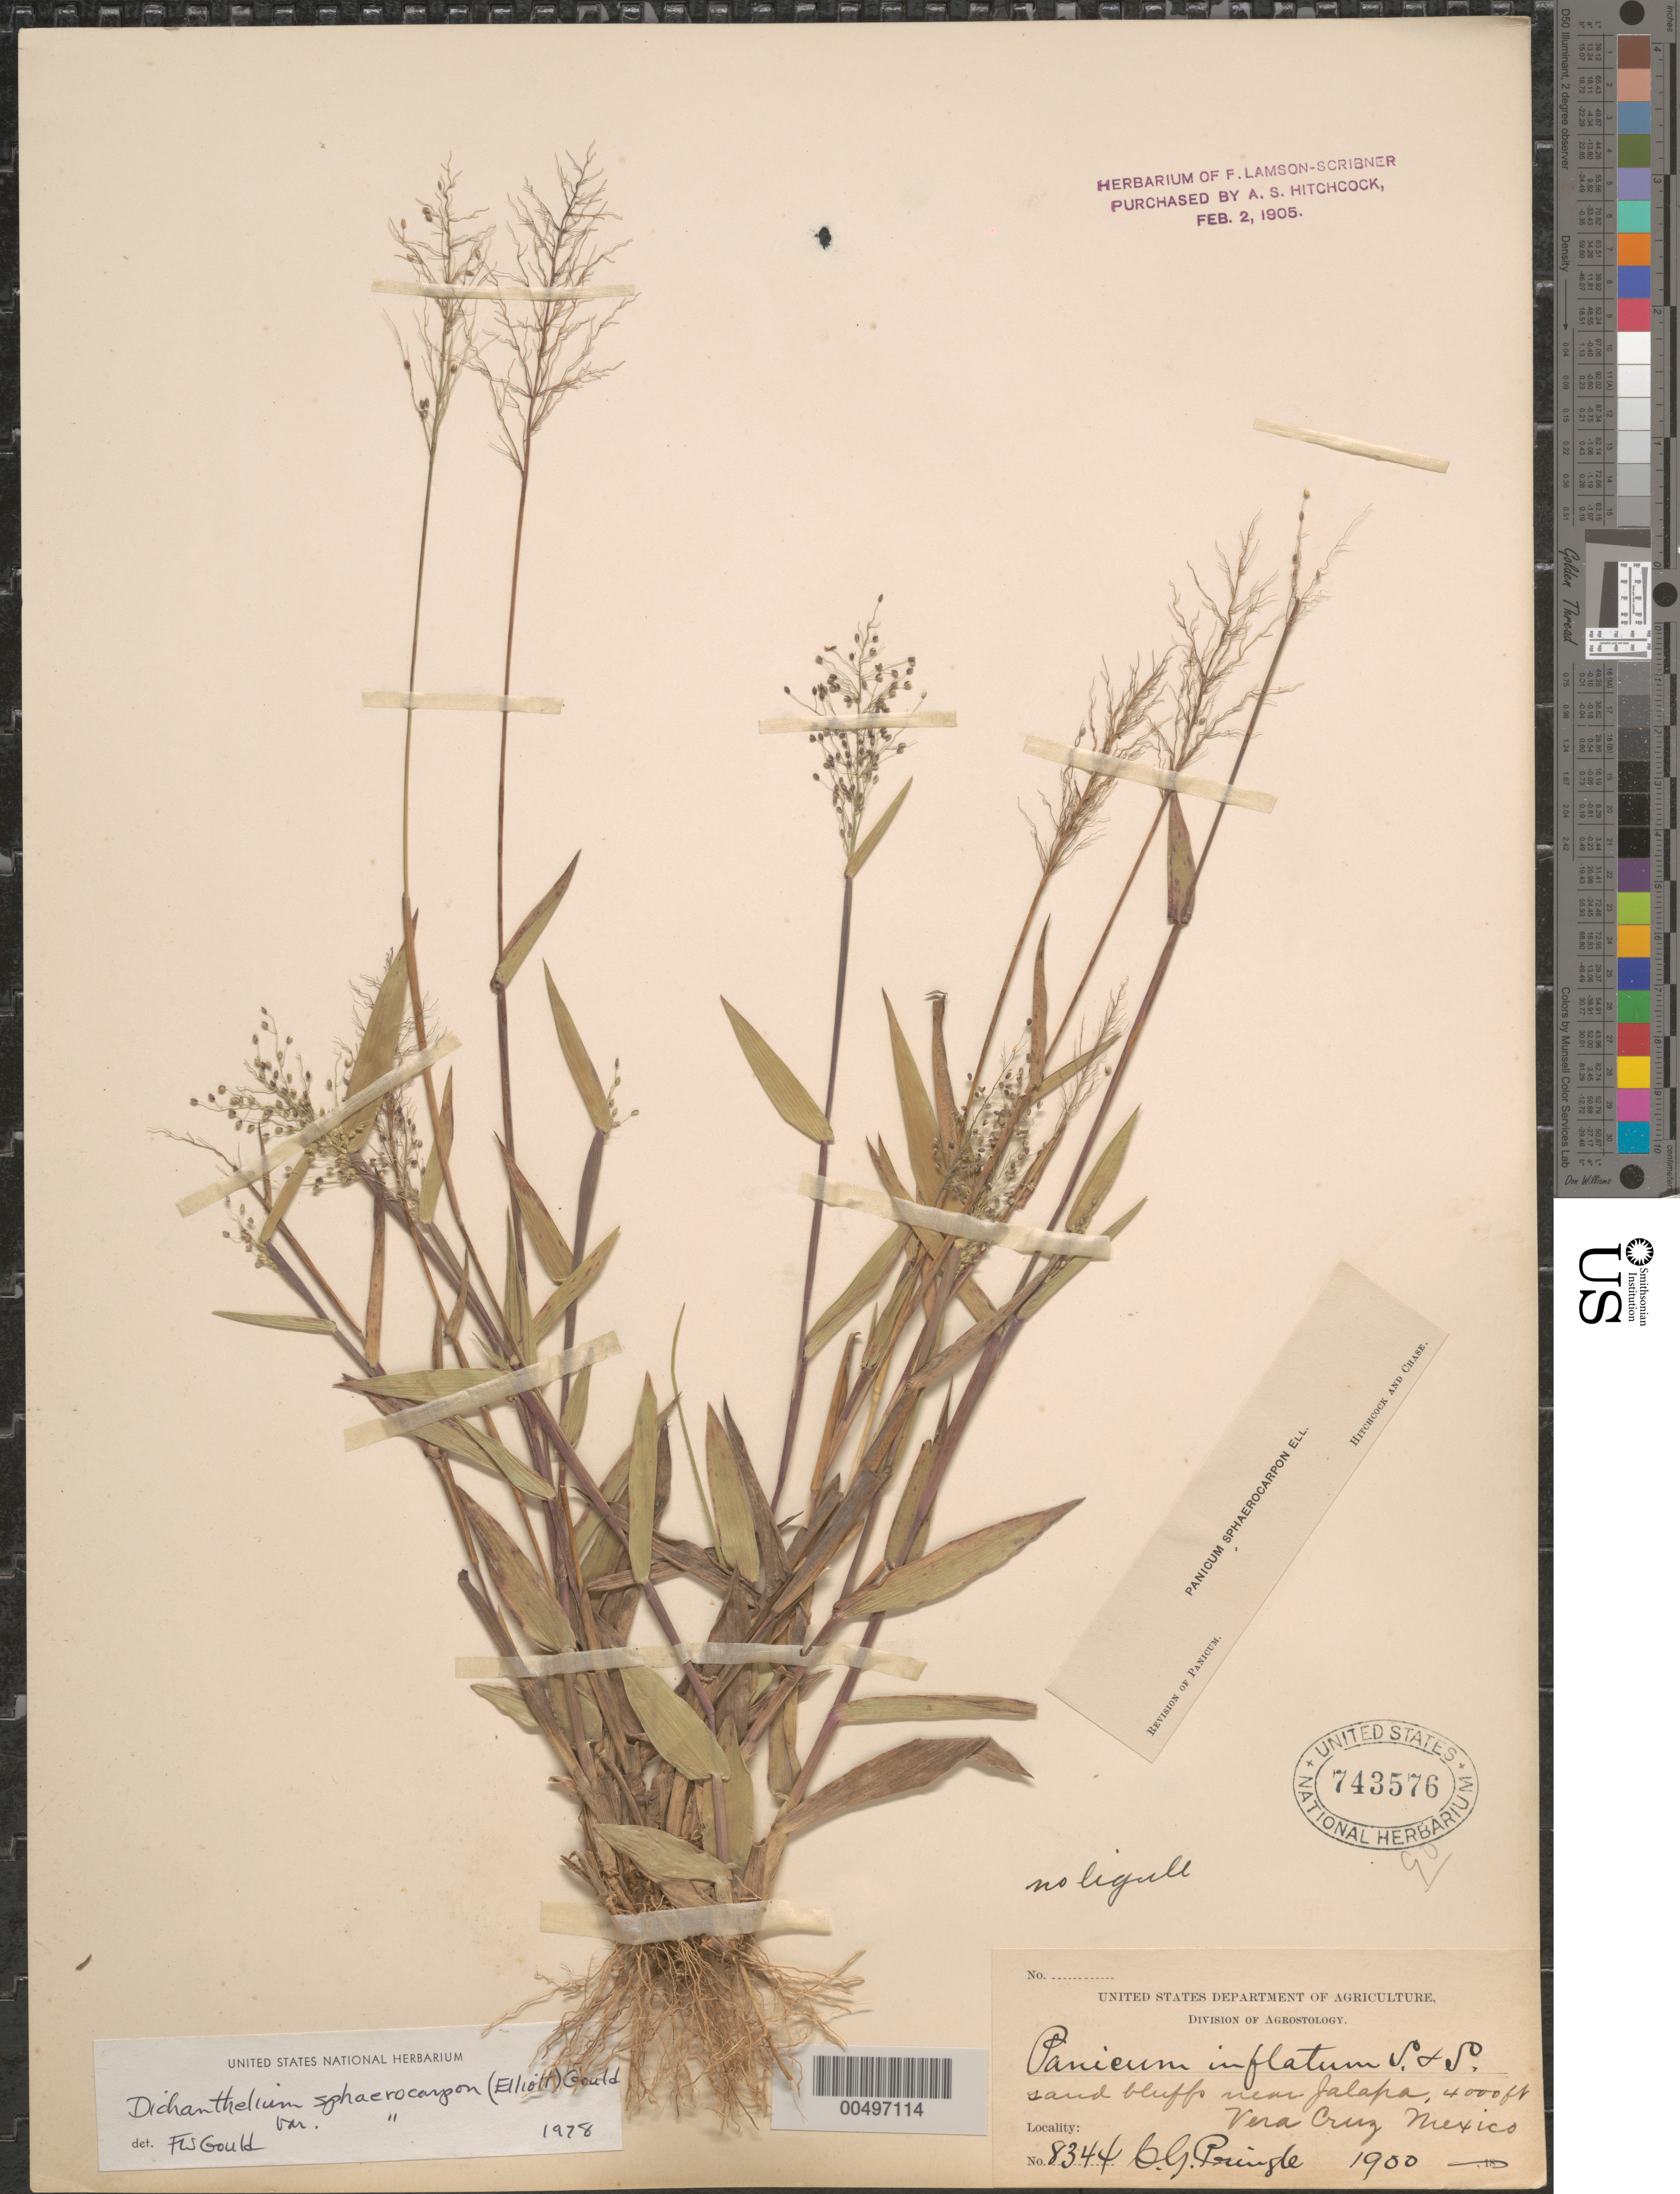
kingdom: Plantae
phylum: Tracheophyta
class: Liliopsida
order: Poales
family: Poaceae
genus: Dichanthelium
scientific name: Dichanthelium sphaerocarpon var. sphaerocarpon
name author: (Elliott) Gould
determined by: Gould, F. W.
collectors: C. G. Pringle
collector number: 8344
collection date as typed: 1900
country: Mexico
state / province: Veracruz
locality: Near Jalapa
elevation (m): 1219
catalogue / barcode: US 743576